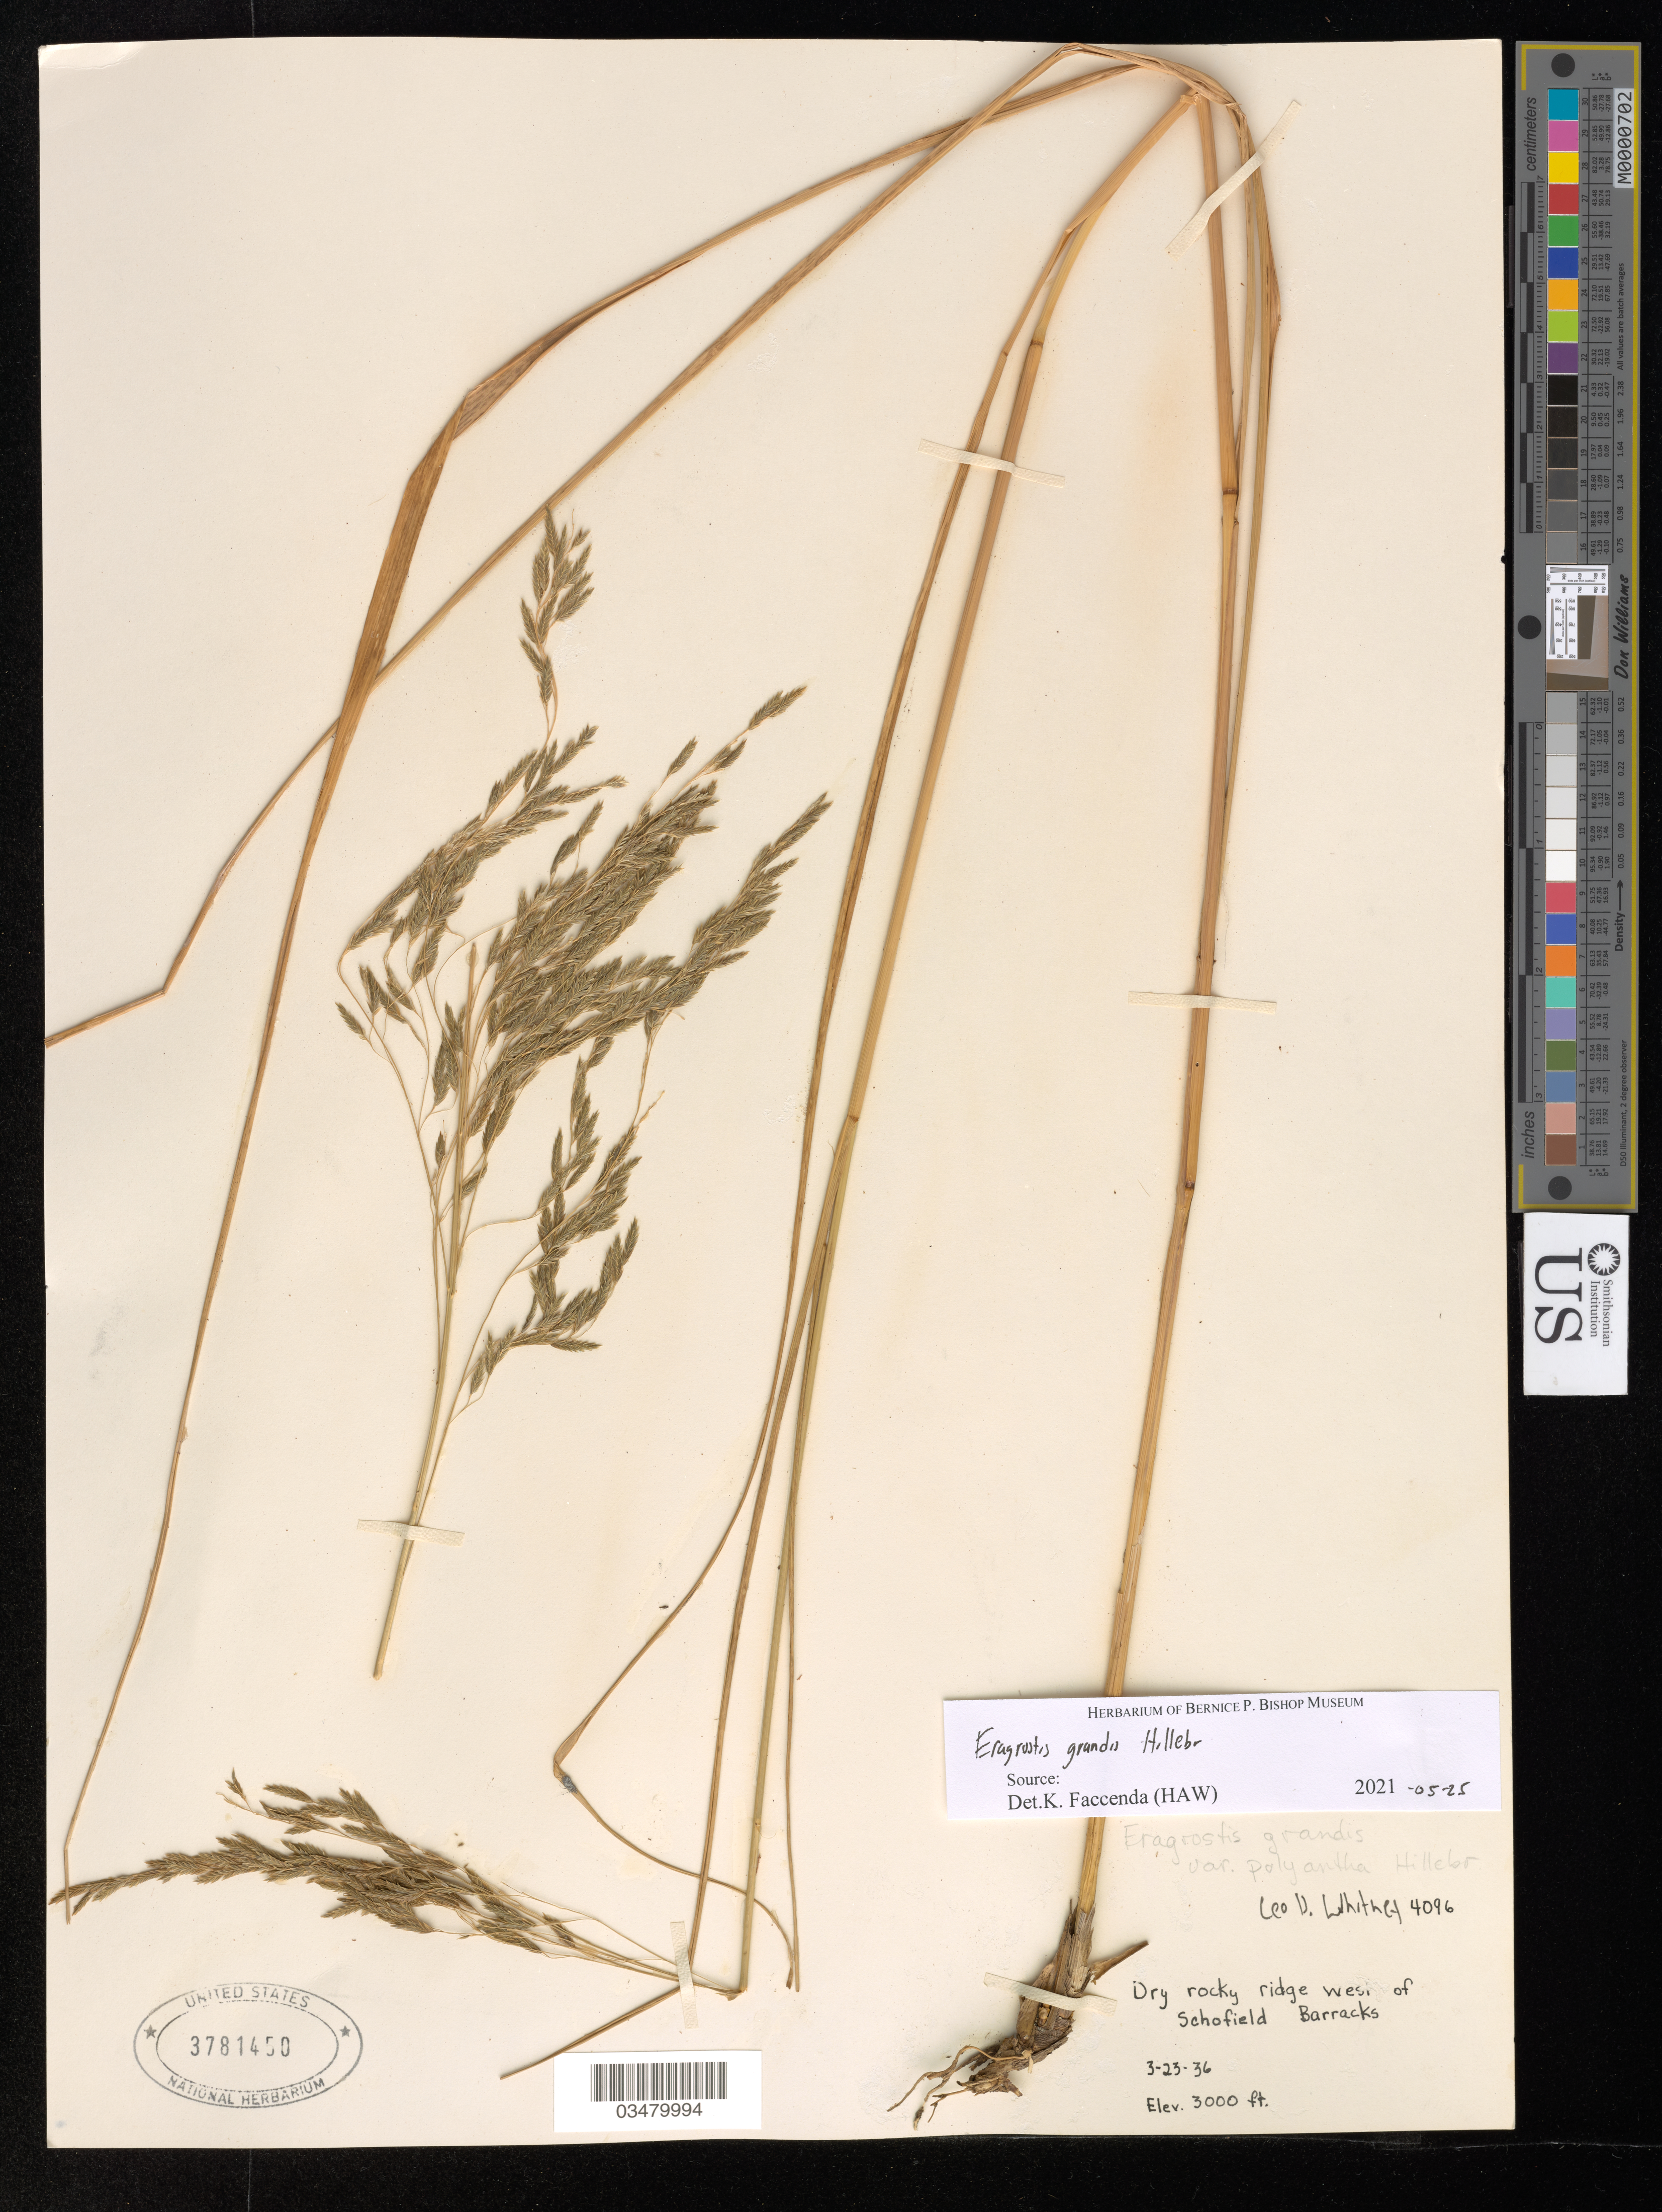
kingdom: Plantae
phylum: Tracheophyta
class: Liliopsida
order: Poales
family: Poaceae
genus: Eragrostis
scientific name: Eragrostis grandis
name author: Hillebr.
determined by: Faccenda, K.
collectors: L. Whitney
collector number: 4096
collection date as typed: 23 Mar 1936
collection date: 1936-03-23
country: United States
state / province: Hawaii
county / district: Honolulu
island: Oahu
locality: West of Schofield Barracks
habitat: Dry, rocky ridge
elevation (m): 914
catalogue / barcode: US 3781450